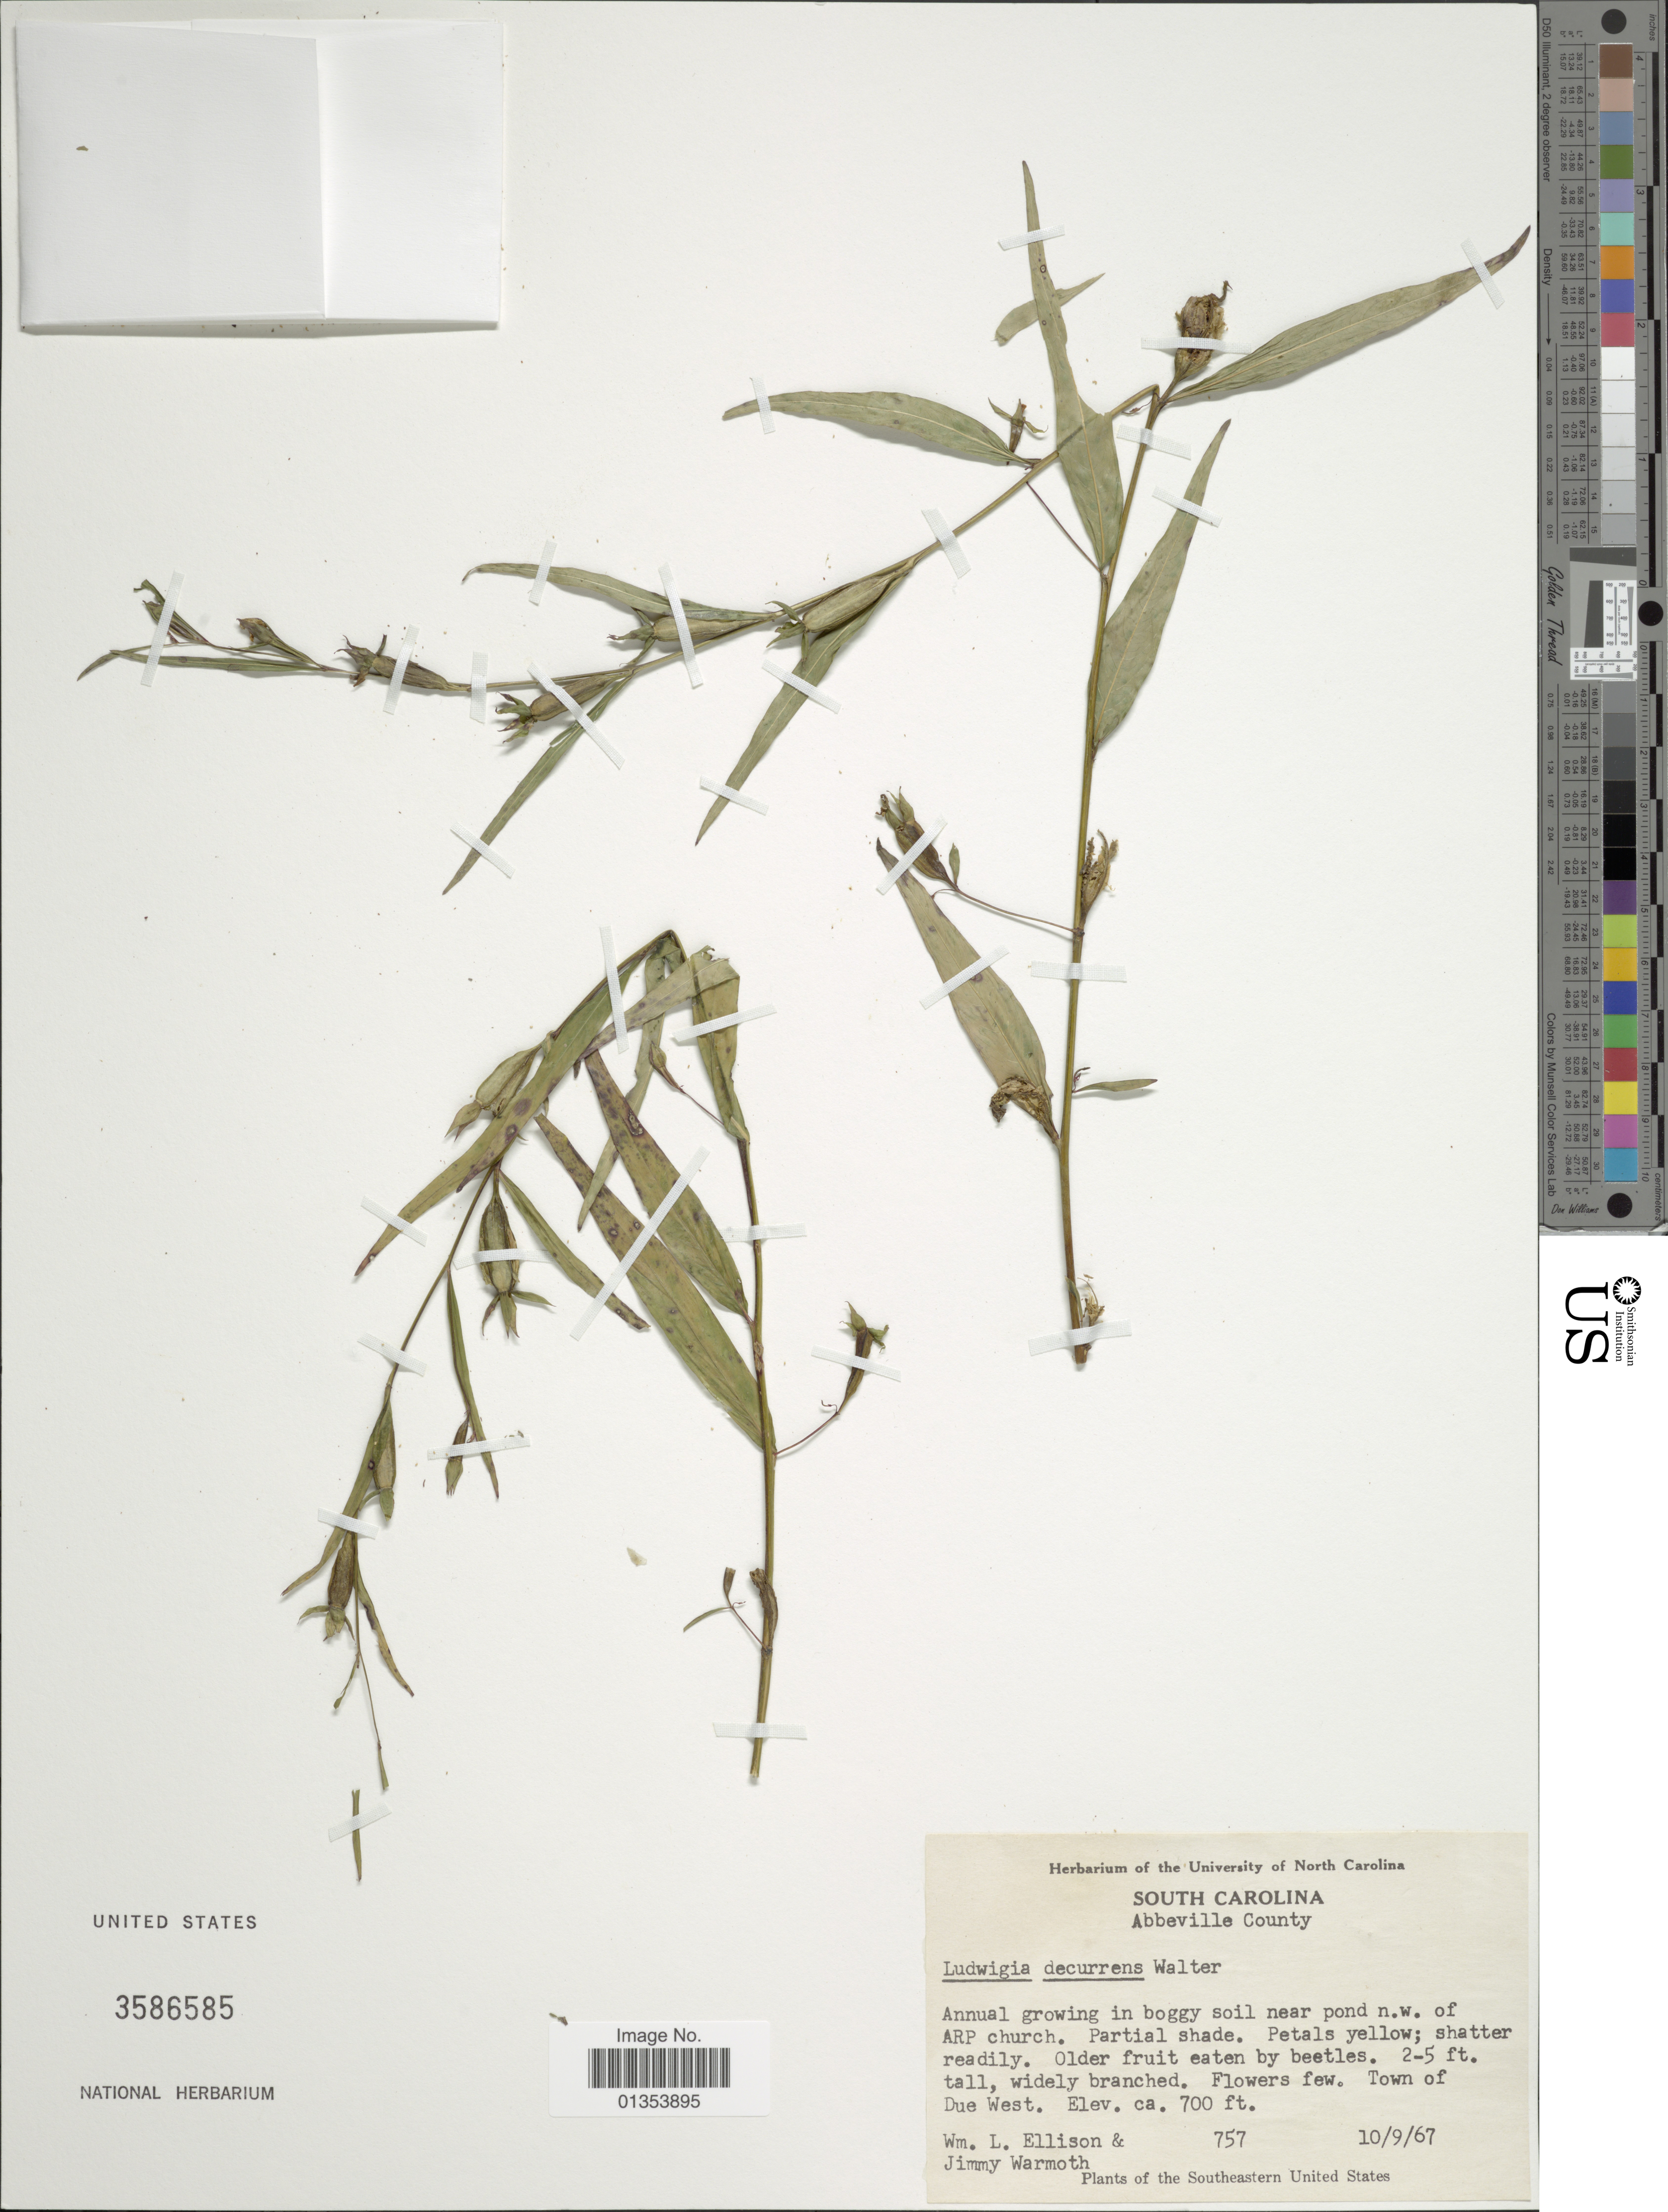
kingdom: Plantae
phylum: Tracheophyta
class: Magnoliopsida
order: Myrtales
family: Onagraceae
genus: Ludwigia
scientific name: Ludwigia decurrens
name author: Walter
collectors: W. L. Ellison & J. Warmoth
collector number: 757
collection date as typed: Transcribed d/m/y: 9/10/67; 10/9/67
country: United States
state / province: South Carolina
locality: Abbeville County, Town of Due West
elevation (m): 213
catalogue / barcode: US 3586585